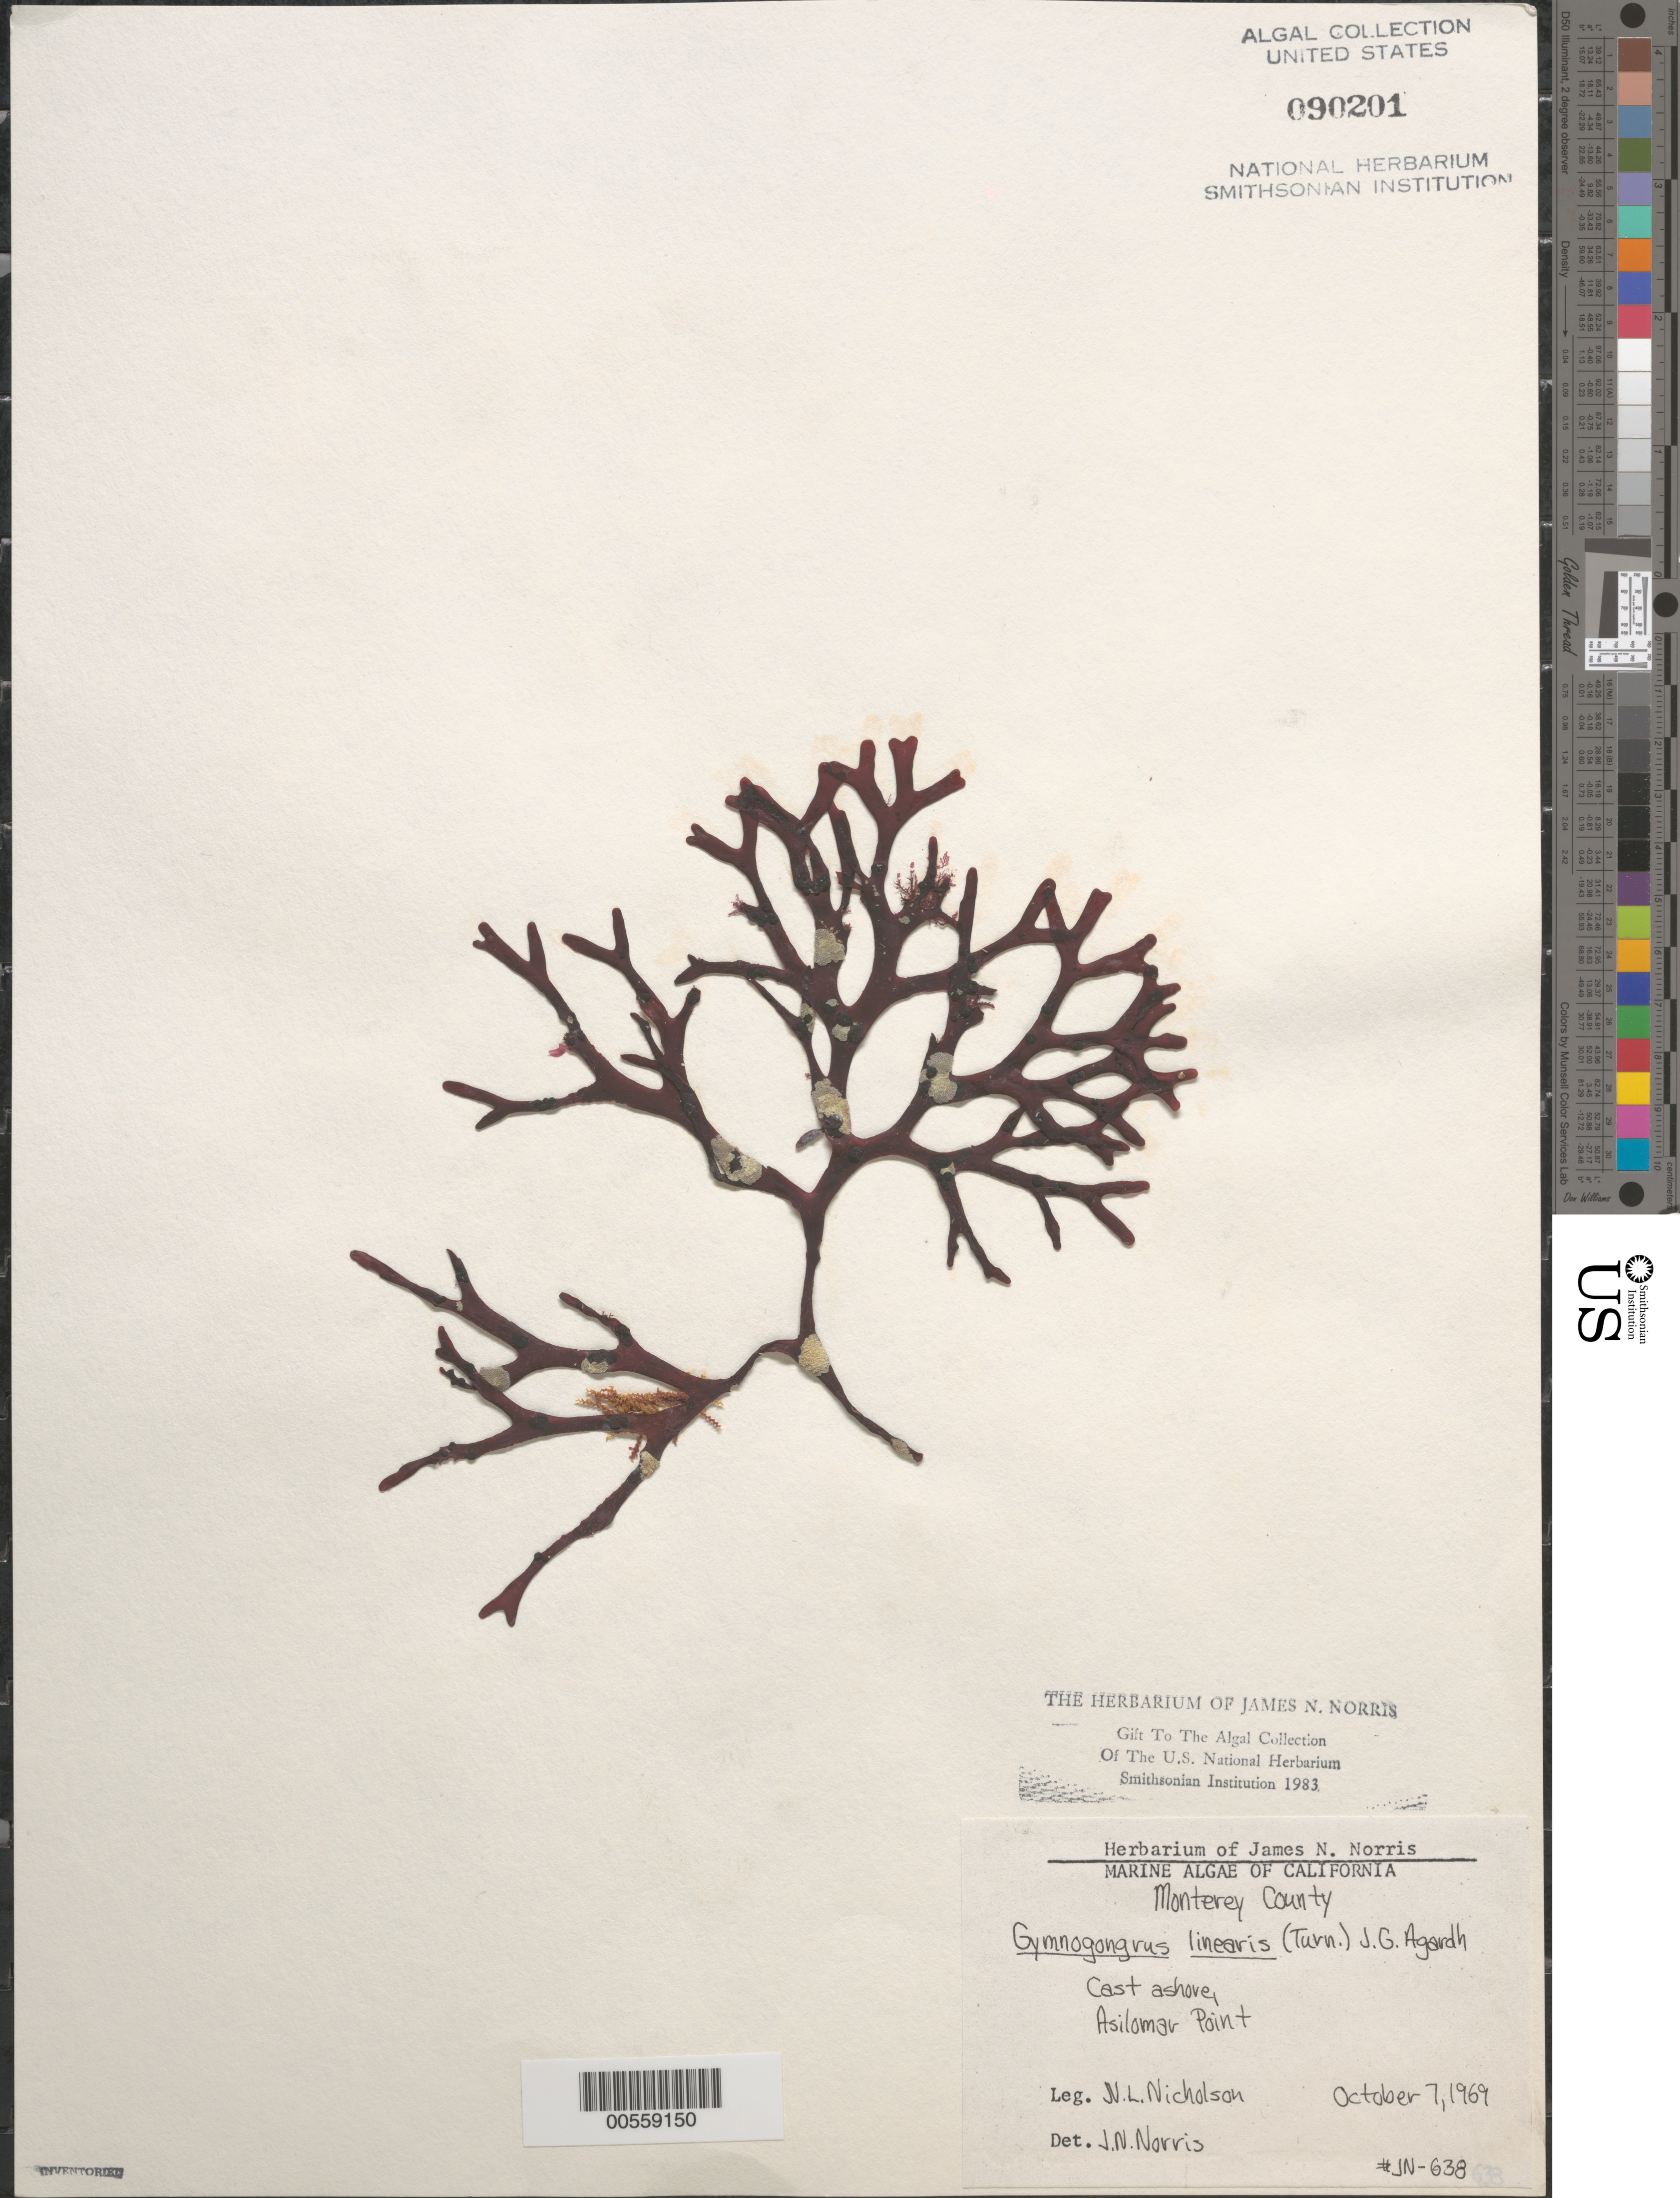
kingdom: Plantae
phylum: Rhodophyta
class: Florideophyceae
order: Gigartinales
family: Phyllophoraceae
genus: Ahnfeltiopsis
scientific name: Ahnfeltiopsis linearis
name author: (C. Agardh) P.C. Silva & DeCew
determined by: Algae name updating Project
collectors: N. Nicholson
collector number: JN-638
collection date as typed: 07 Oct 1969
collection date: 1969-10-07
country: United States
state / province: California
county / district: Monterey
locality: Asilomar Point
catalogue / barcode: US 90201